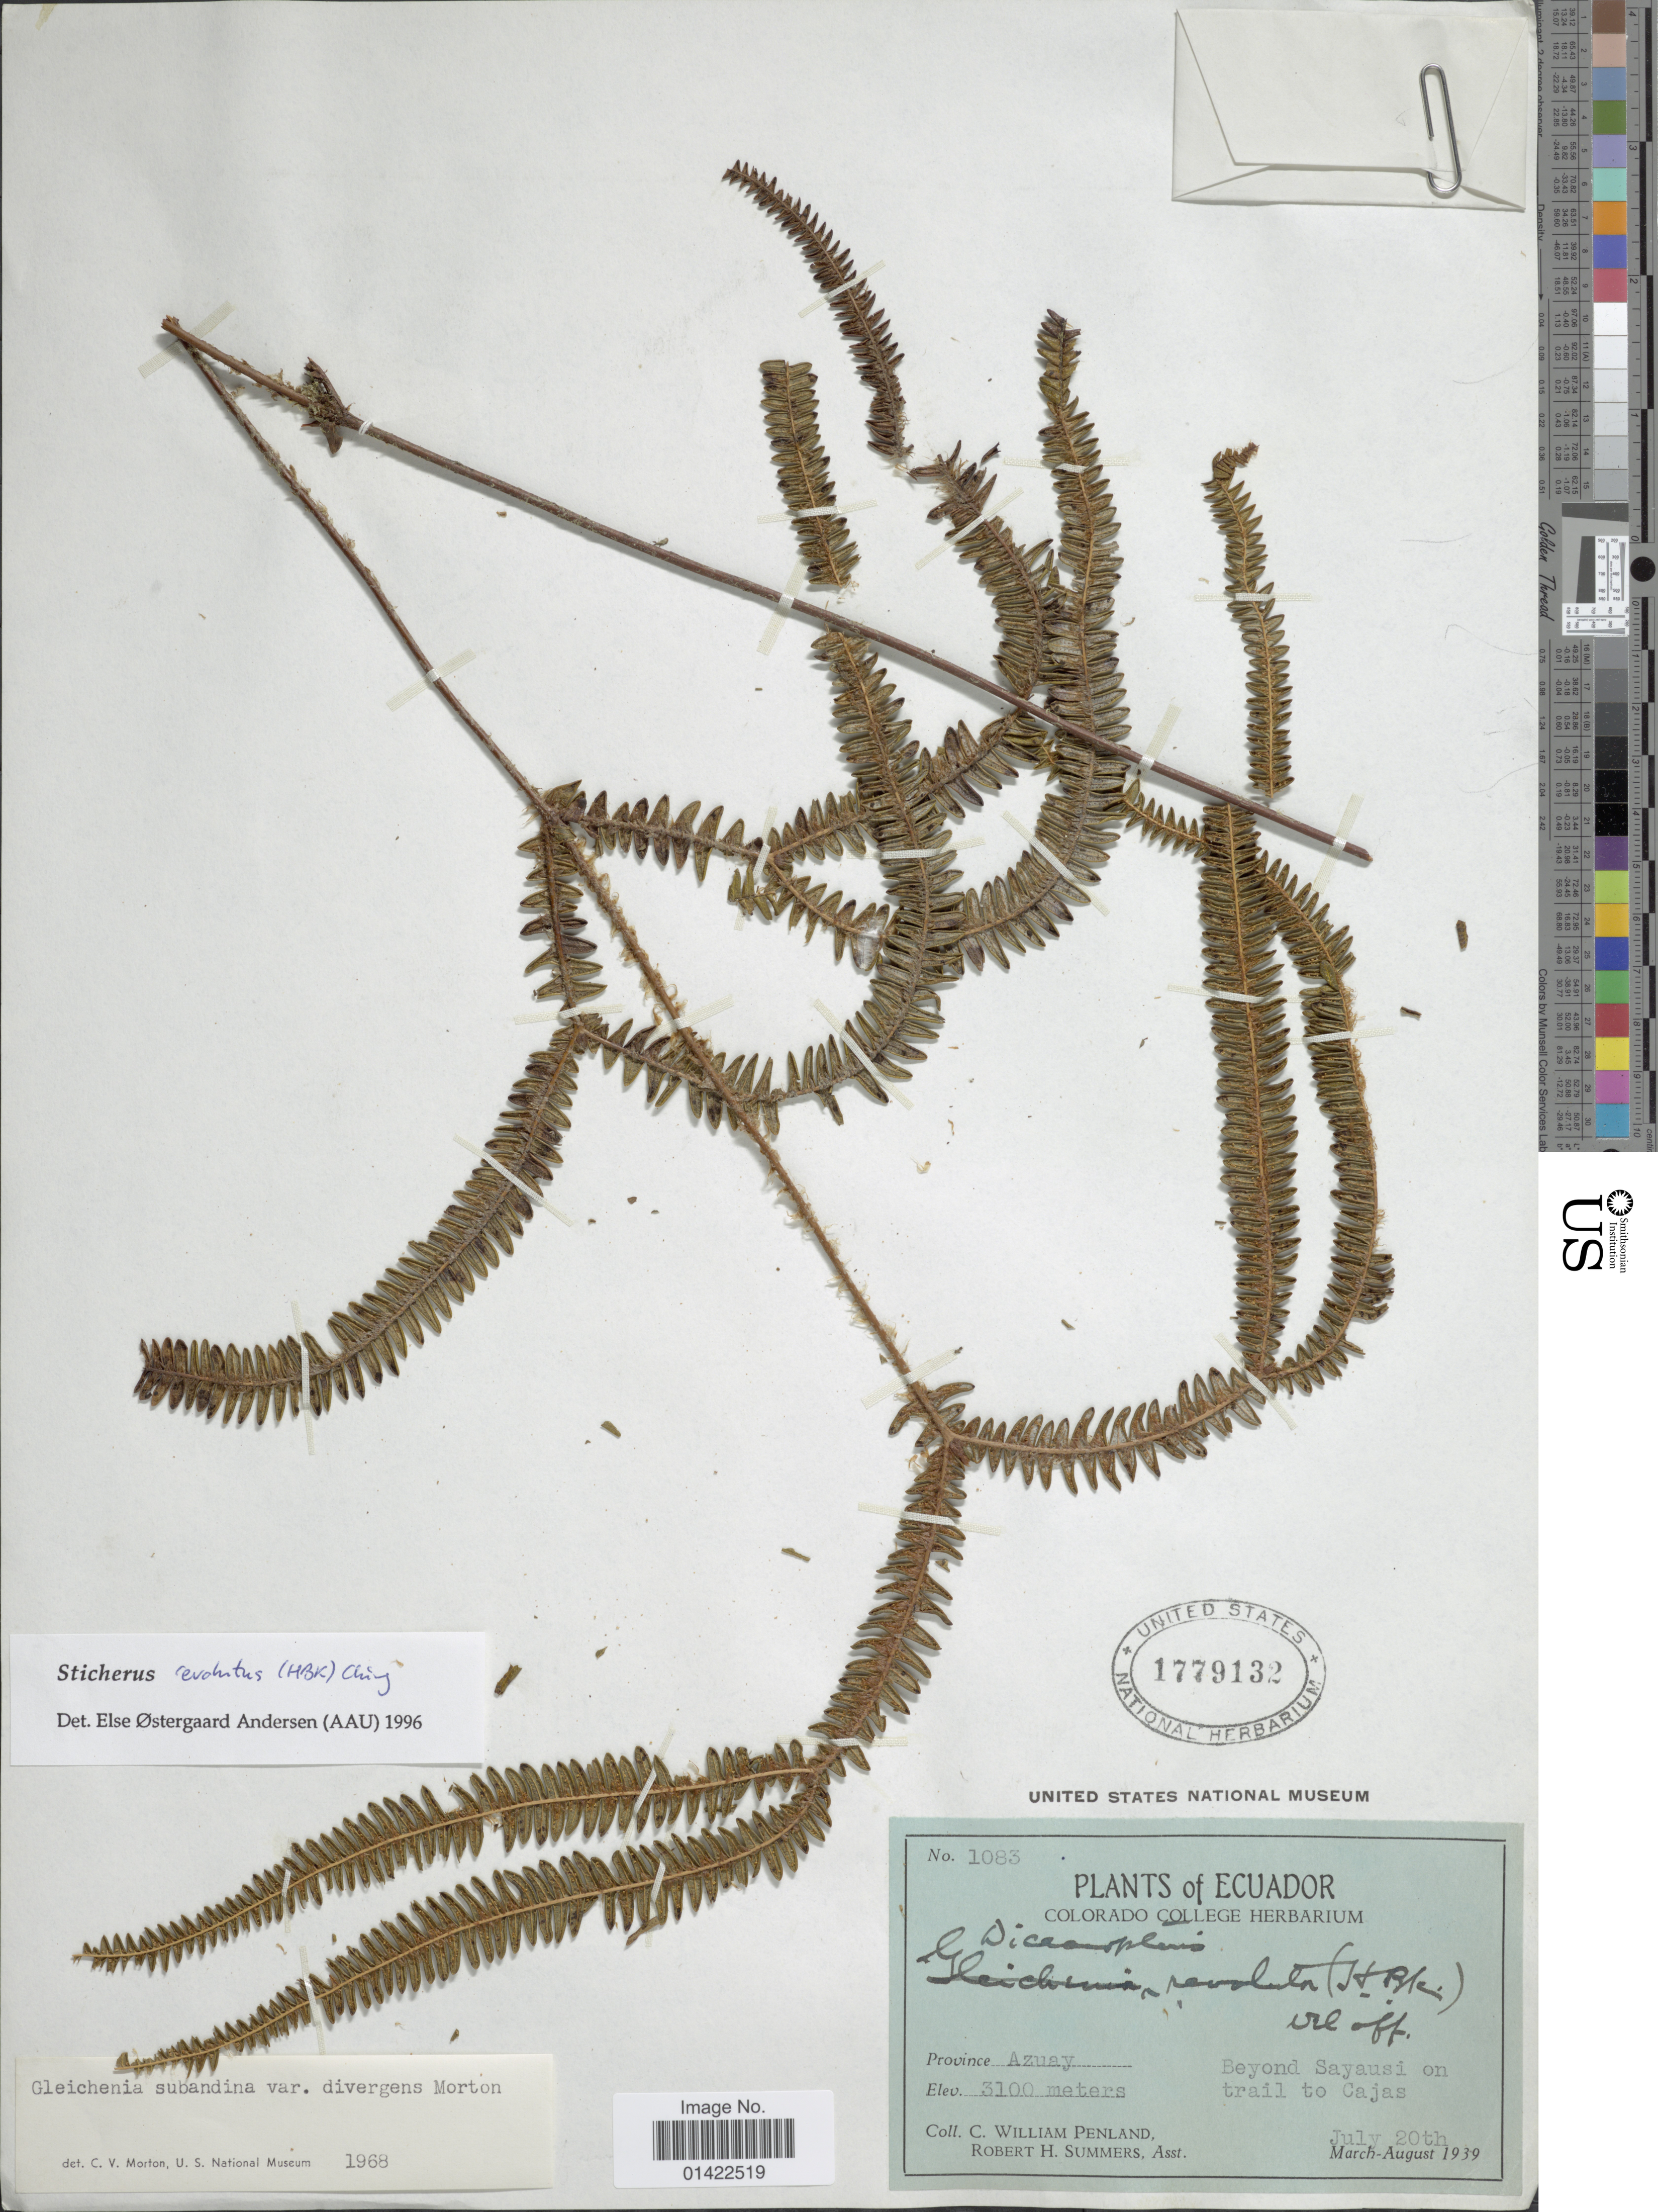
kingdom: Plantae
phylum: Tracheophyta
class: Polypodiopsida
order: Gleicheniales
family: Gleicheniaceae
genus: Sticherus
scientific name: Sticherus revolutus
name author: (Kunth) Ching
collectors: C. W. Penland & R. Summers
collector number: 1083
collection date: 1939-07-20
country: Ecuador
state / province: Azuay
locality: Beyond Sayausi on trail to Cajas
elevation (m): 3100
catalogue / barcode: US 1779132